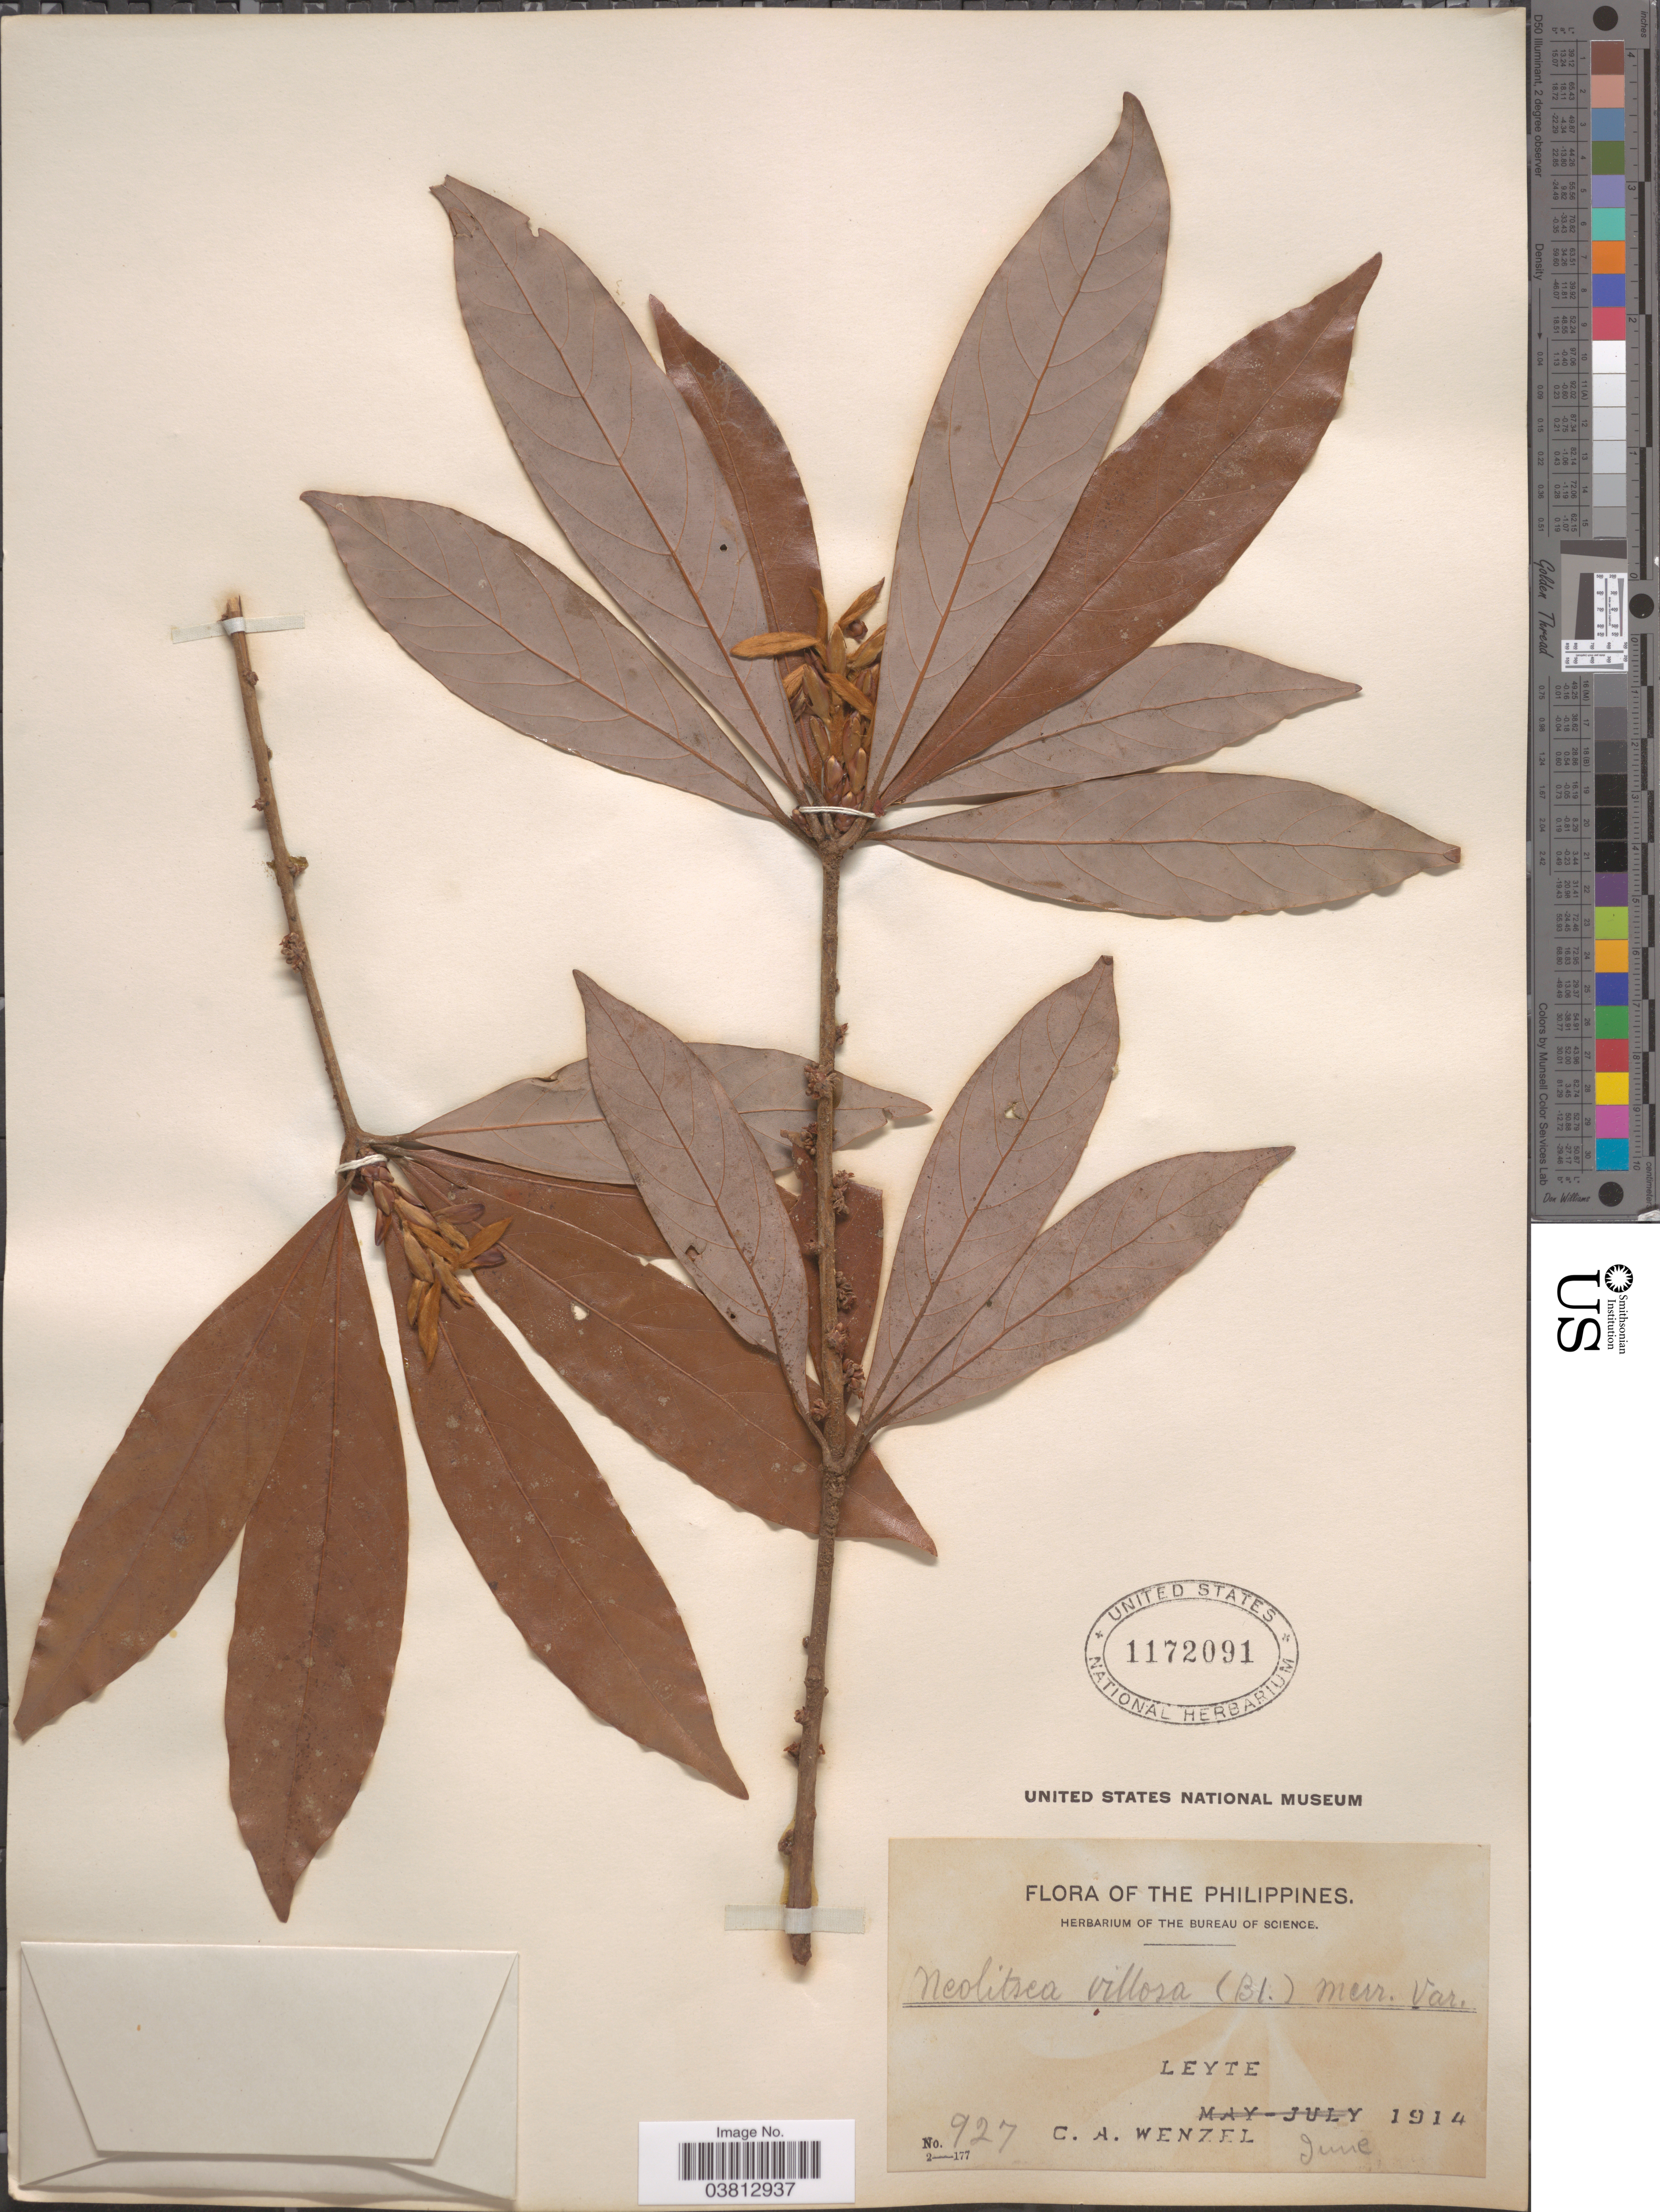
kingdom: Plantae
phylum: Tracheophyta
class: Magnoliopsida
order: Laurales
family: Lauraceae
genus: Neolitsea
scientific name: Neolitsea villosa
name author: (Blume) Merr.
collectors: C. Wenzel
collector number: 927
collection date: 1914-06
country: Philippines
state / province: Eastern Visayas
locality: Leyte.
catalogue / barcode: US 1172091